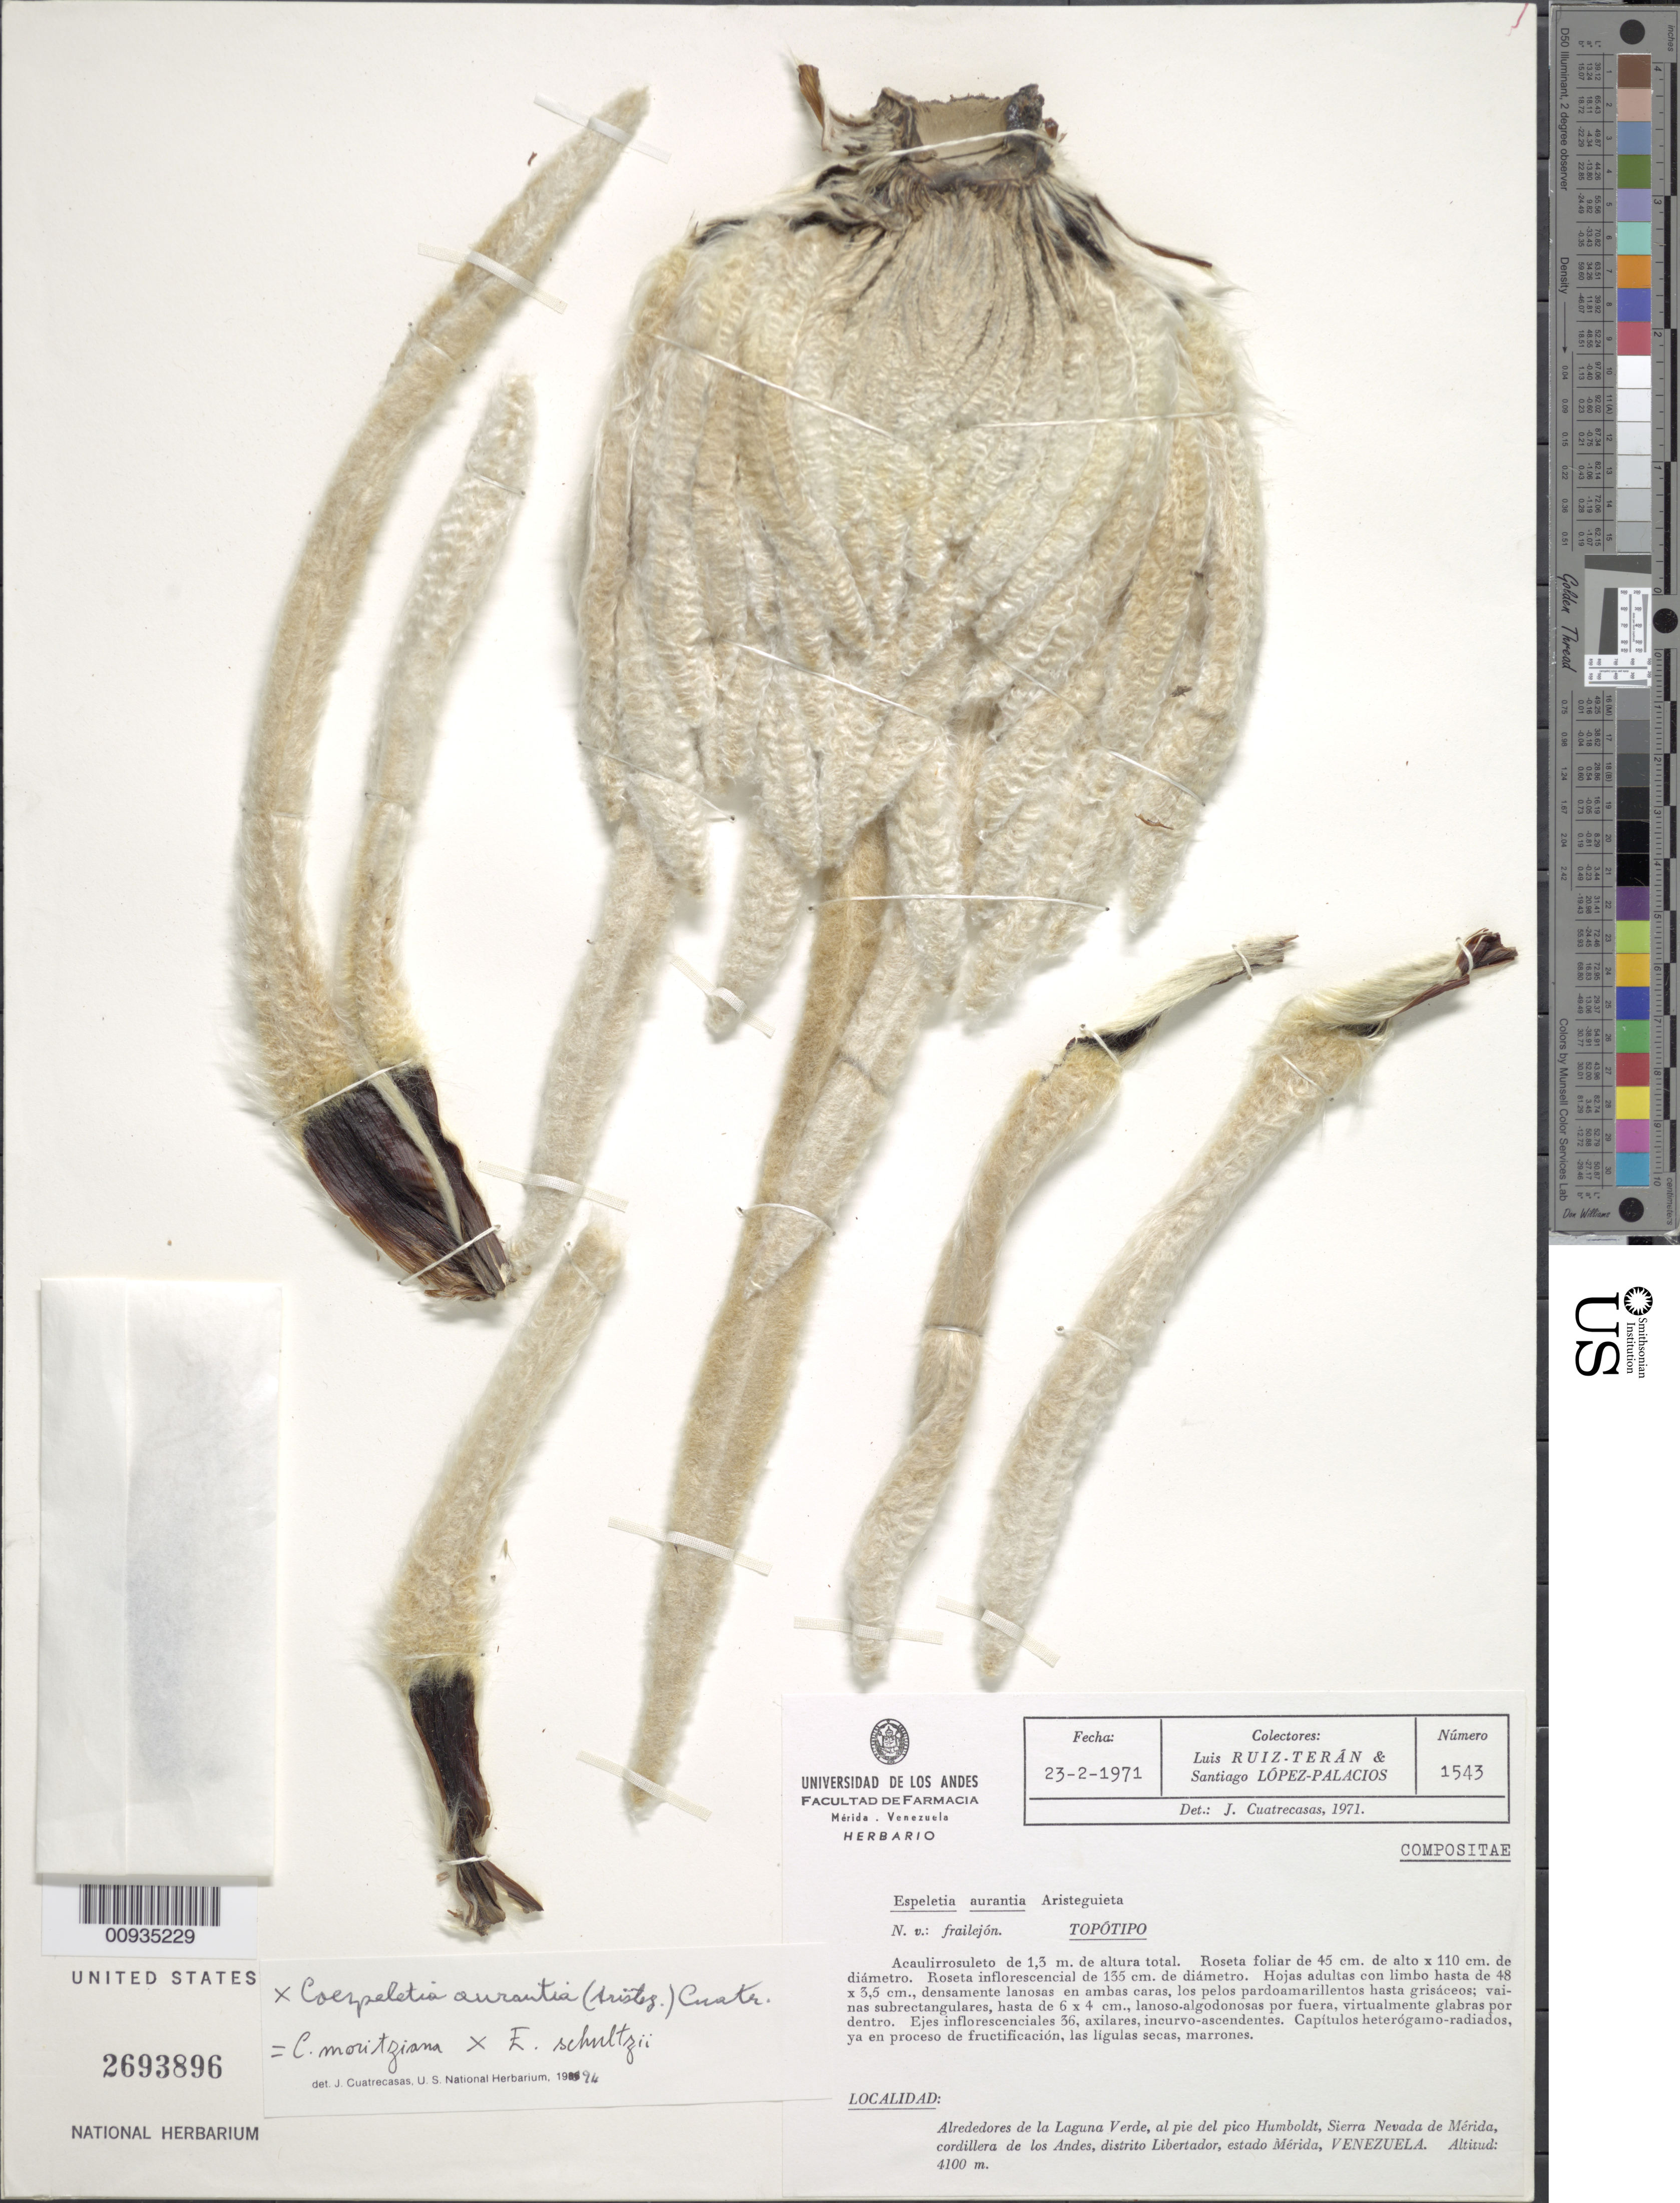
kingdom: Plantae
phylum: Tracheophyta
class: Magnoliopsida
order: Asterales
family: Asteraceae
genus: Coespeletia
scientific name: Coespeletia x aurantia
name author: Aristeg.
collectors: L. E. Ruíz-Terán & S. López-Palacios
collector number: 1543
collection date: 1971-02-23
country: Venezuela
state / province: Mérida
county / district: Libertador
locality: Alrededores de la Laguna Verde, al pie del pico Humboldt, Sierra Nevada de Mérida, cordillera de los Andes.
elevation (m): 4100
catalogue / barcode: US 2693896